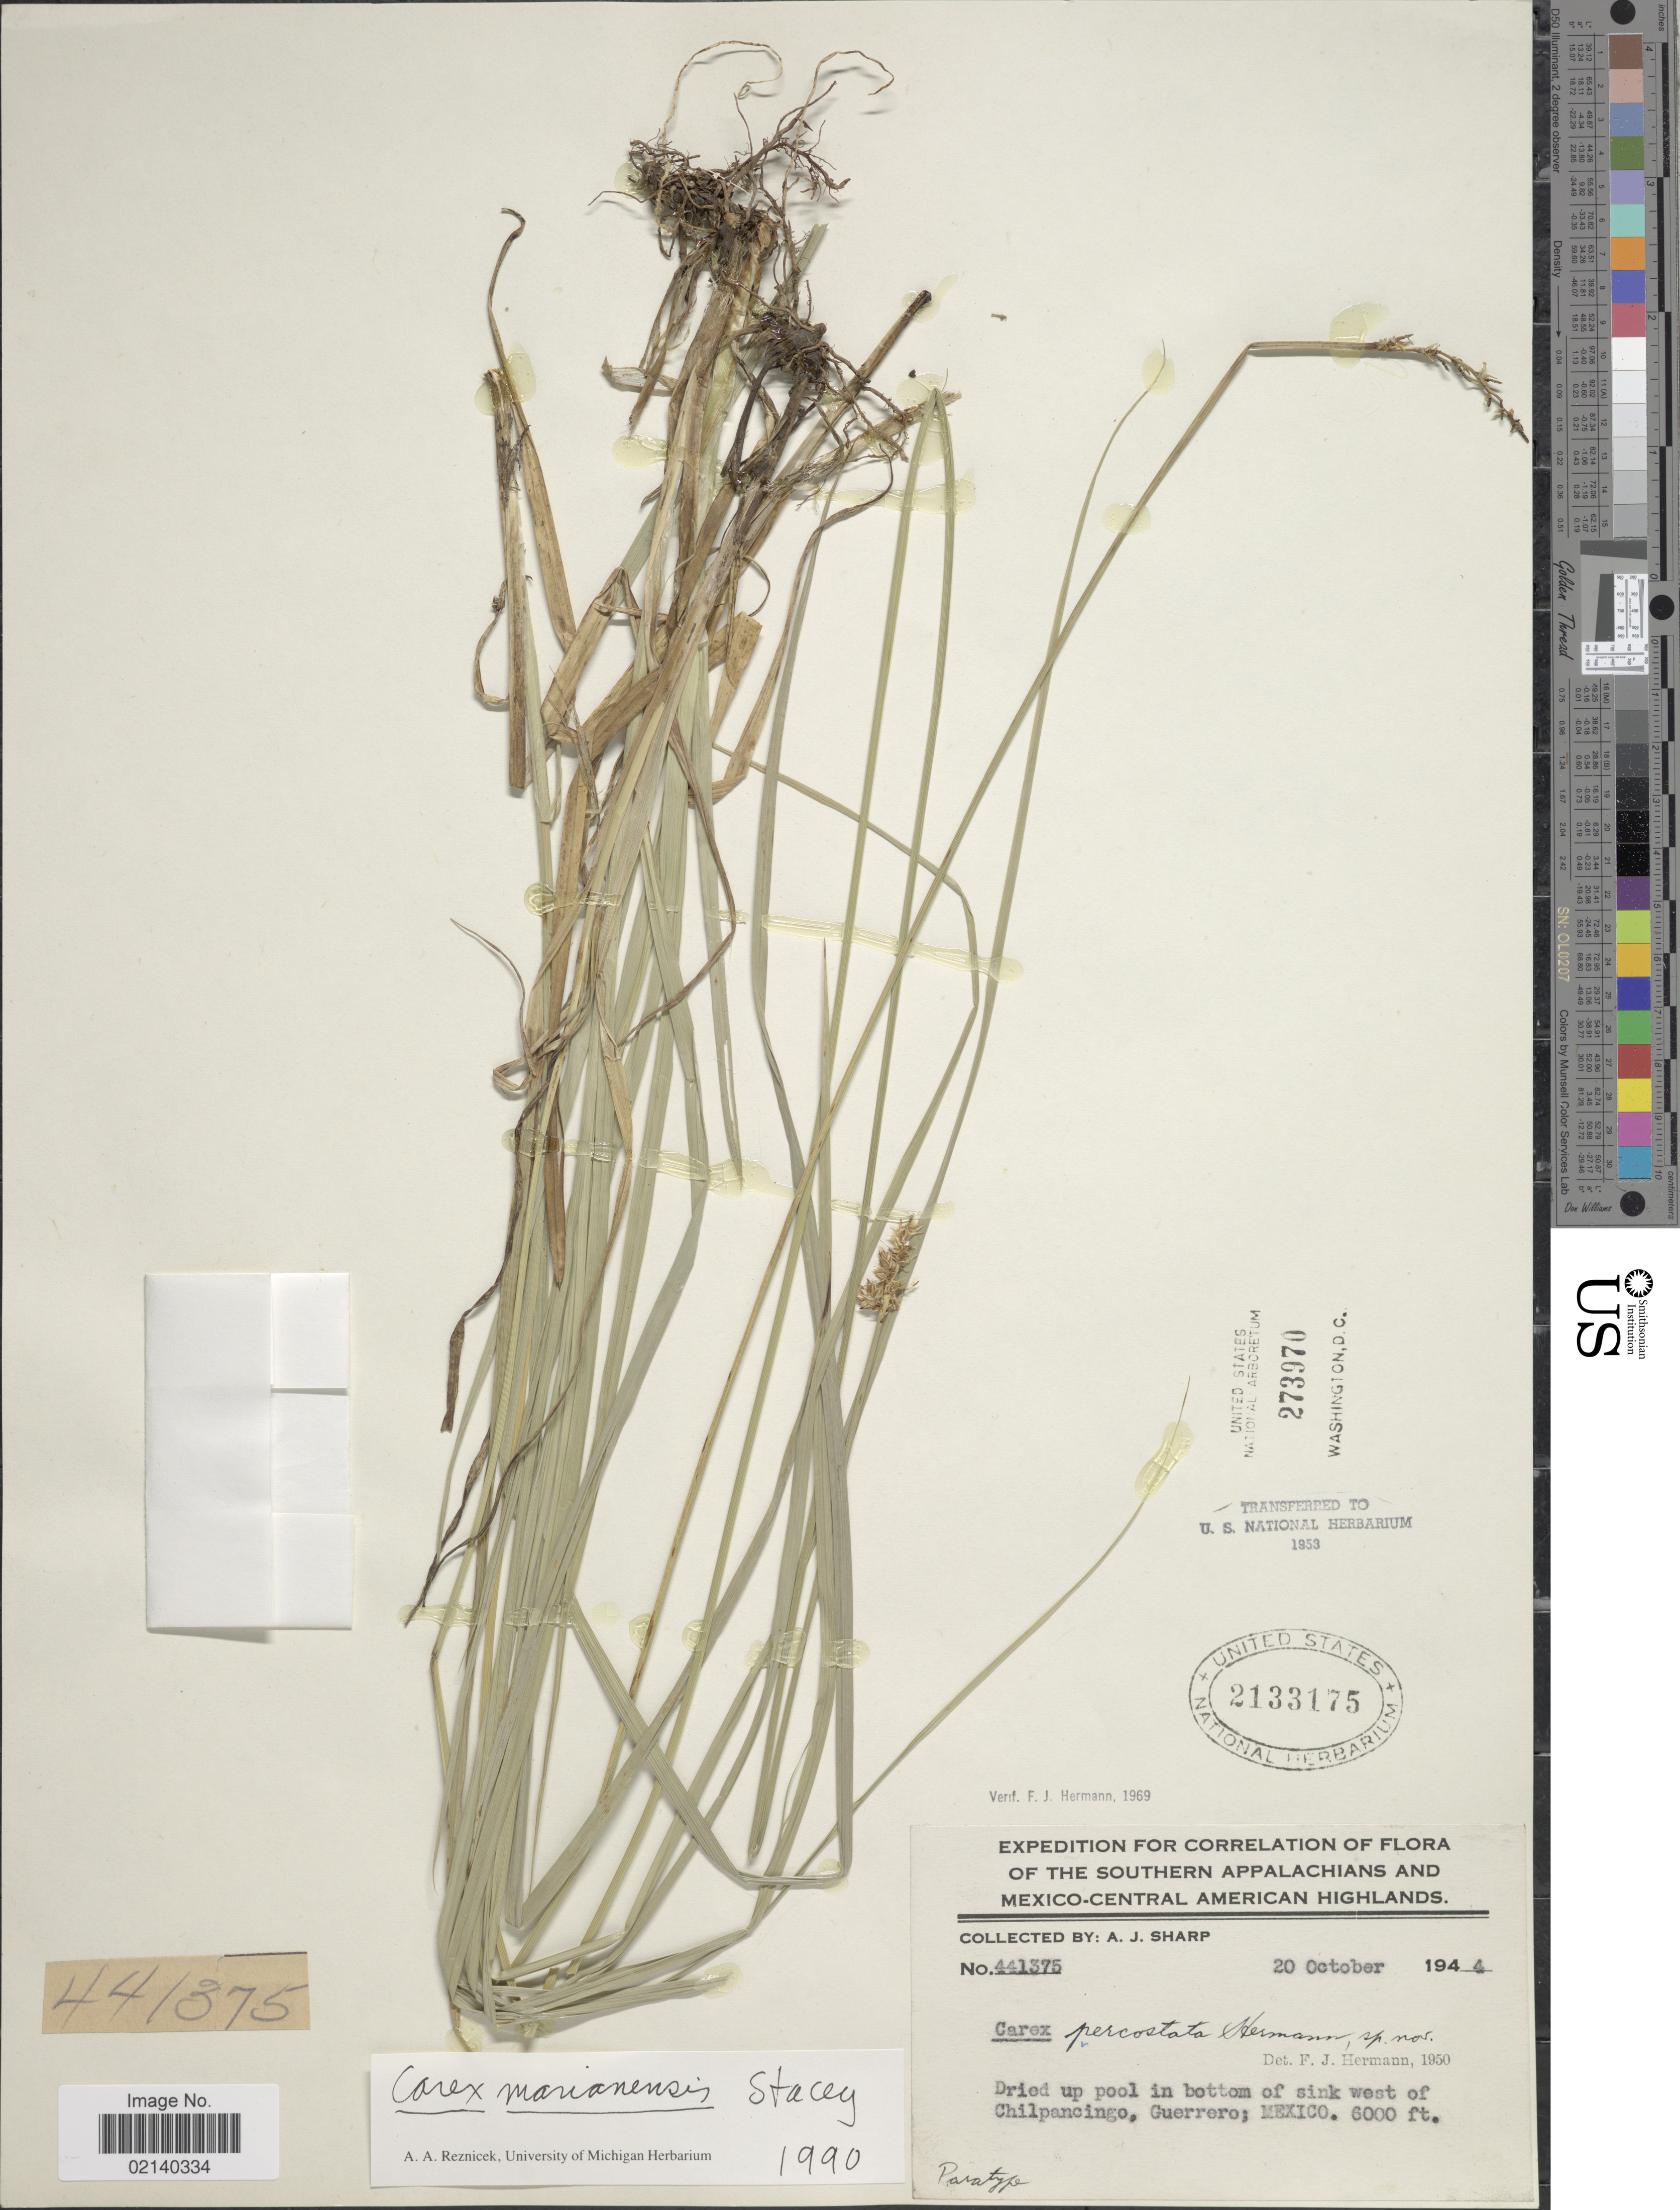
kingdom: Plantae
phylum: Tracheophyta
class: Liliopsida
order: Poales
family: Cyperaceae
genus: Carex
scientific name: Carex marianensis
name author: Stacey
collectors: A. J. Sharp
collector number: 441375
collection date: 1944-10-20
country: Mexico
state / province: Guerrero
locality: Dried up pool in bottom of sink west of Chilpancingo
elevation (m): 1829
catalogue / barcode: US 2133175